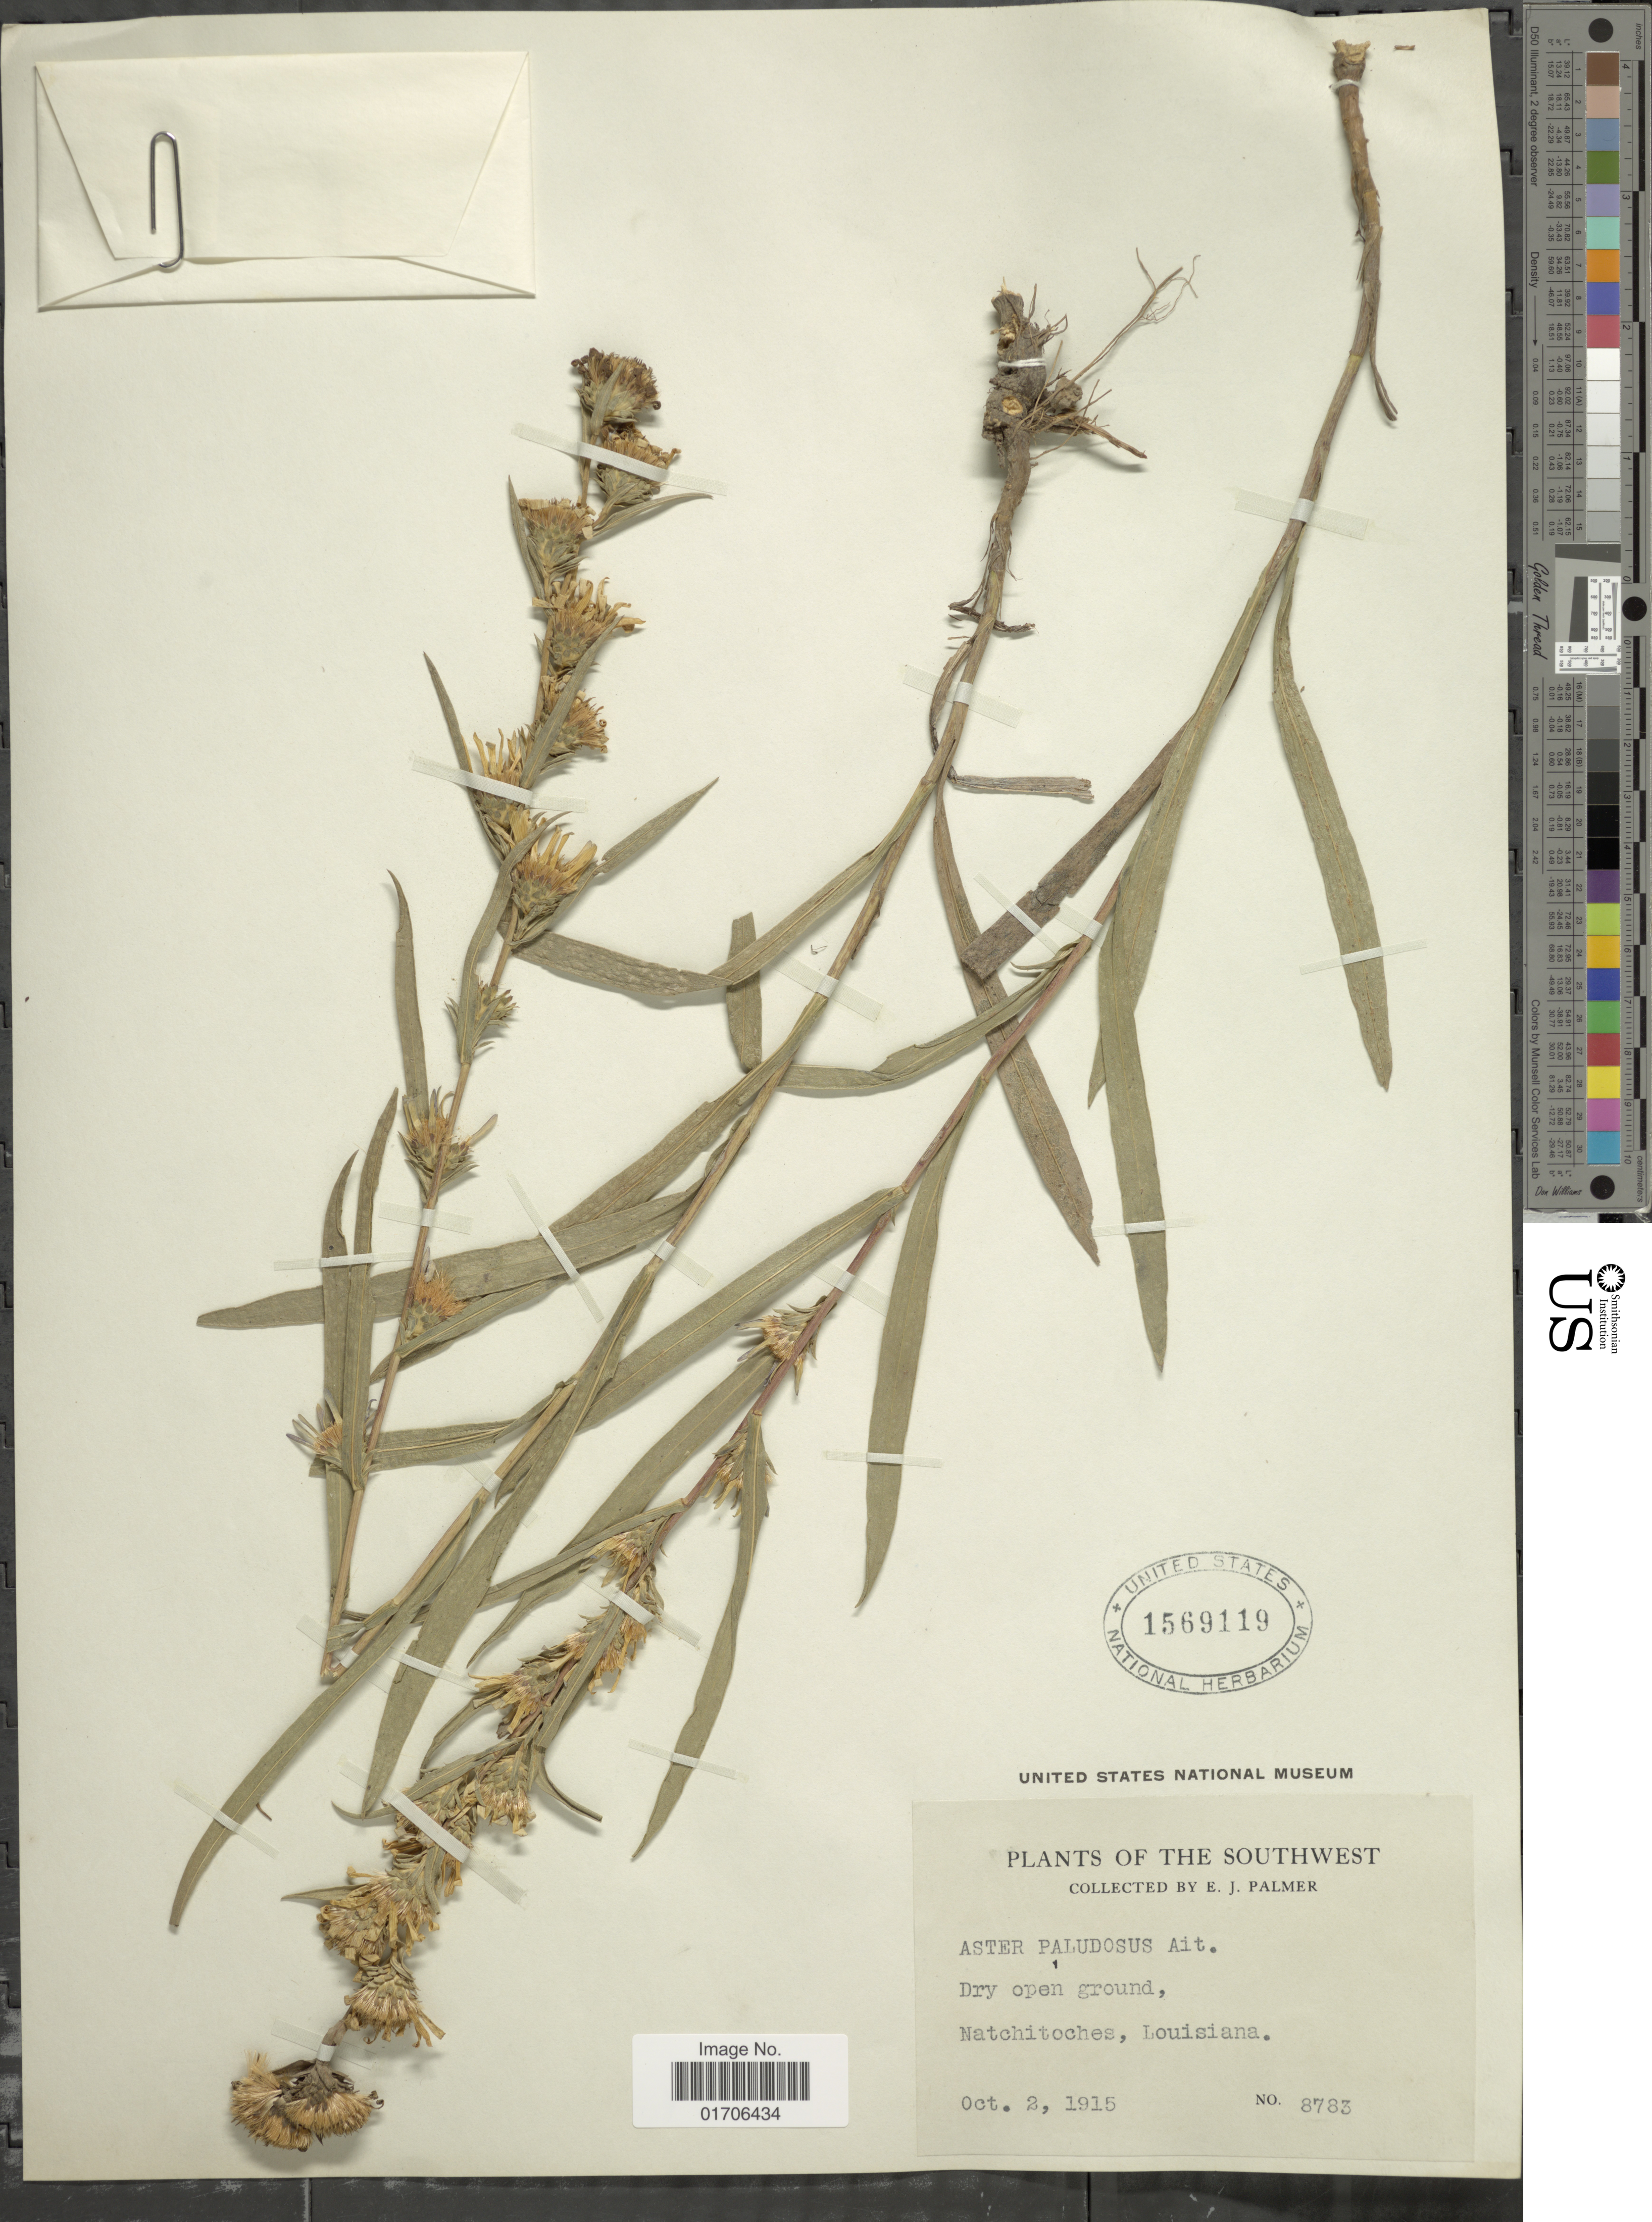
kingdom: Plantae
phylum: Tracheophyta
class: Magnoliopsida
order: Asterales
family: Asteraceae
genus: Eurybia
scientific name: Eurybia hemispherica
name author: G.L. Nesom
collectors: E. J. Palmer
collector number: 8783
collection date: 1915-10-02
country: United States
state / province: Louisiana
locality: Southwest. Dry open ground, Natchitoches, Louisiana.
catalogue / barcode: US 1569119